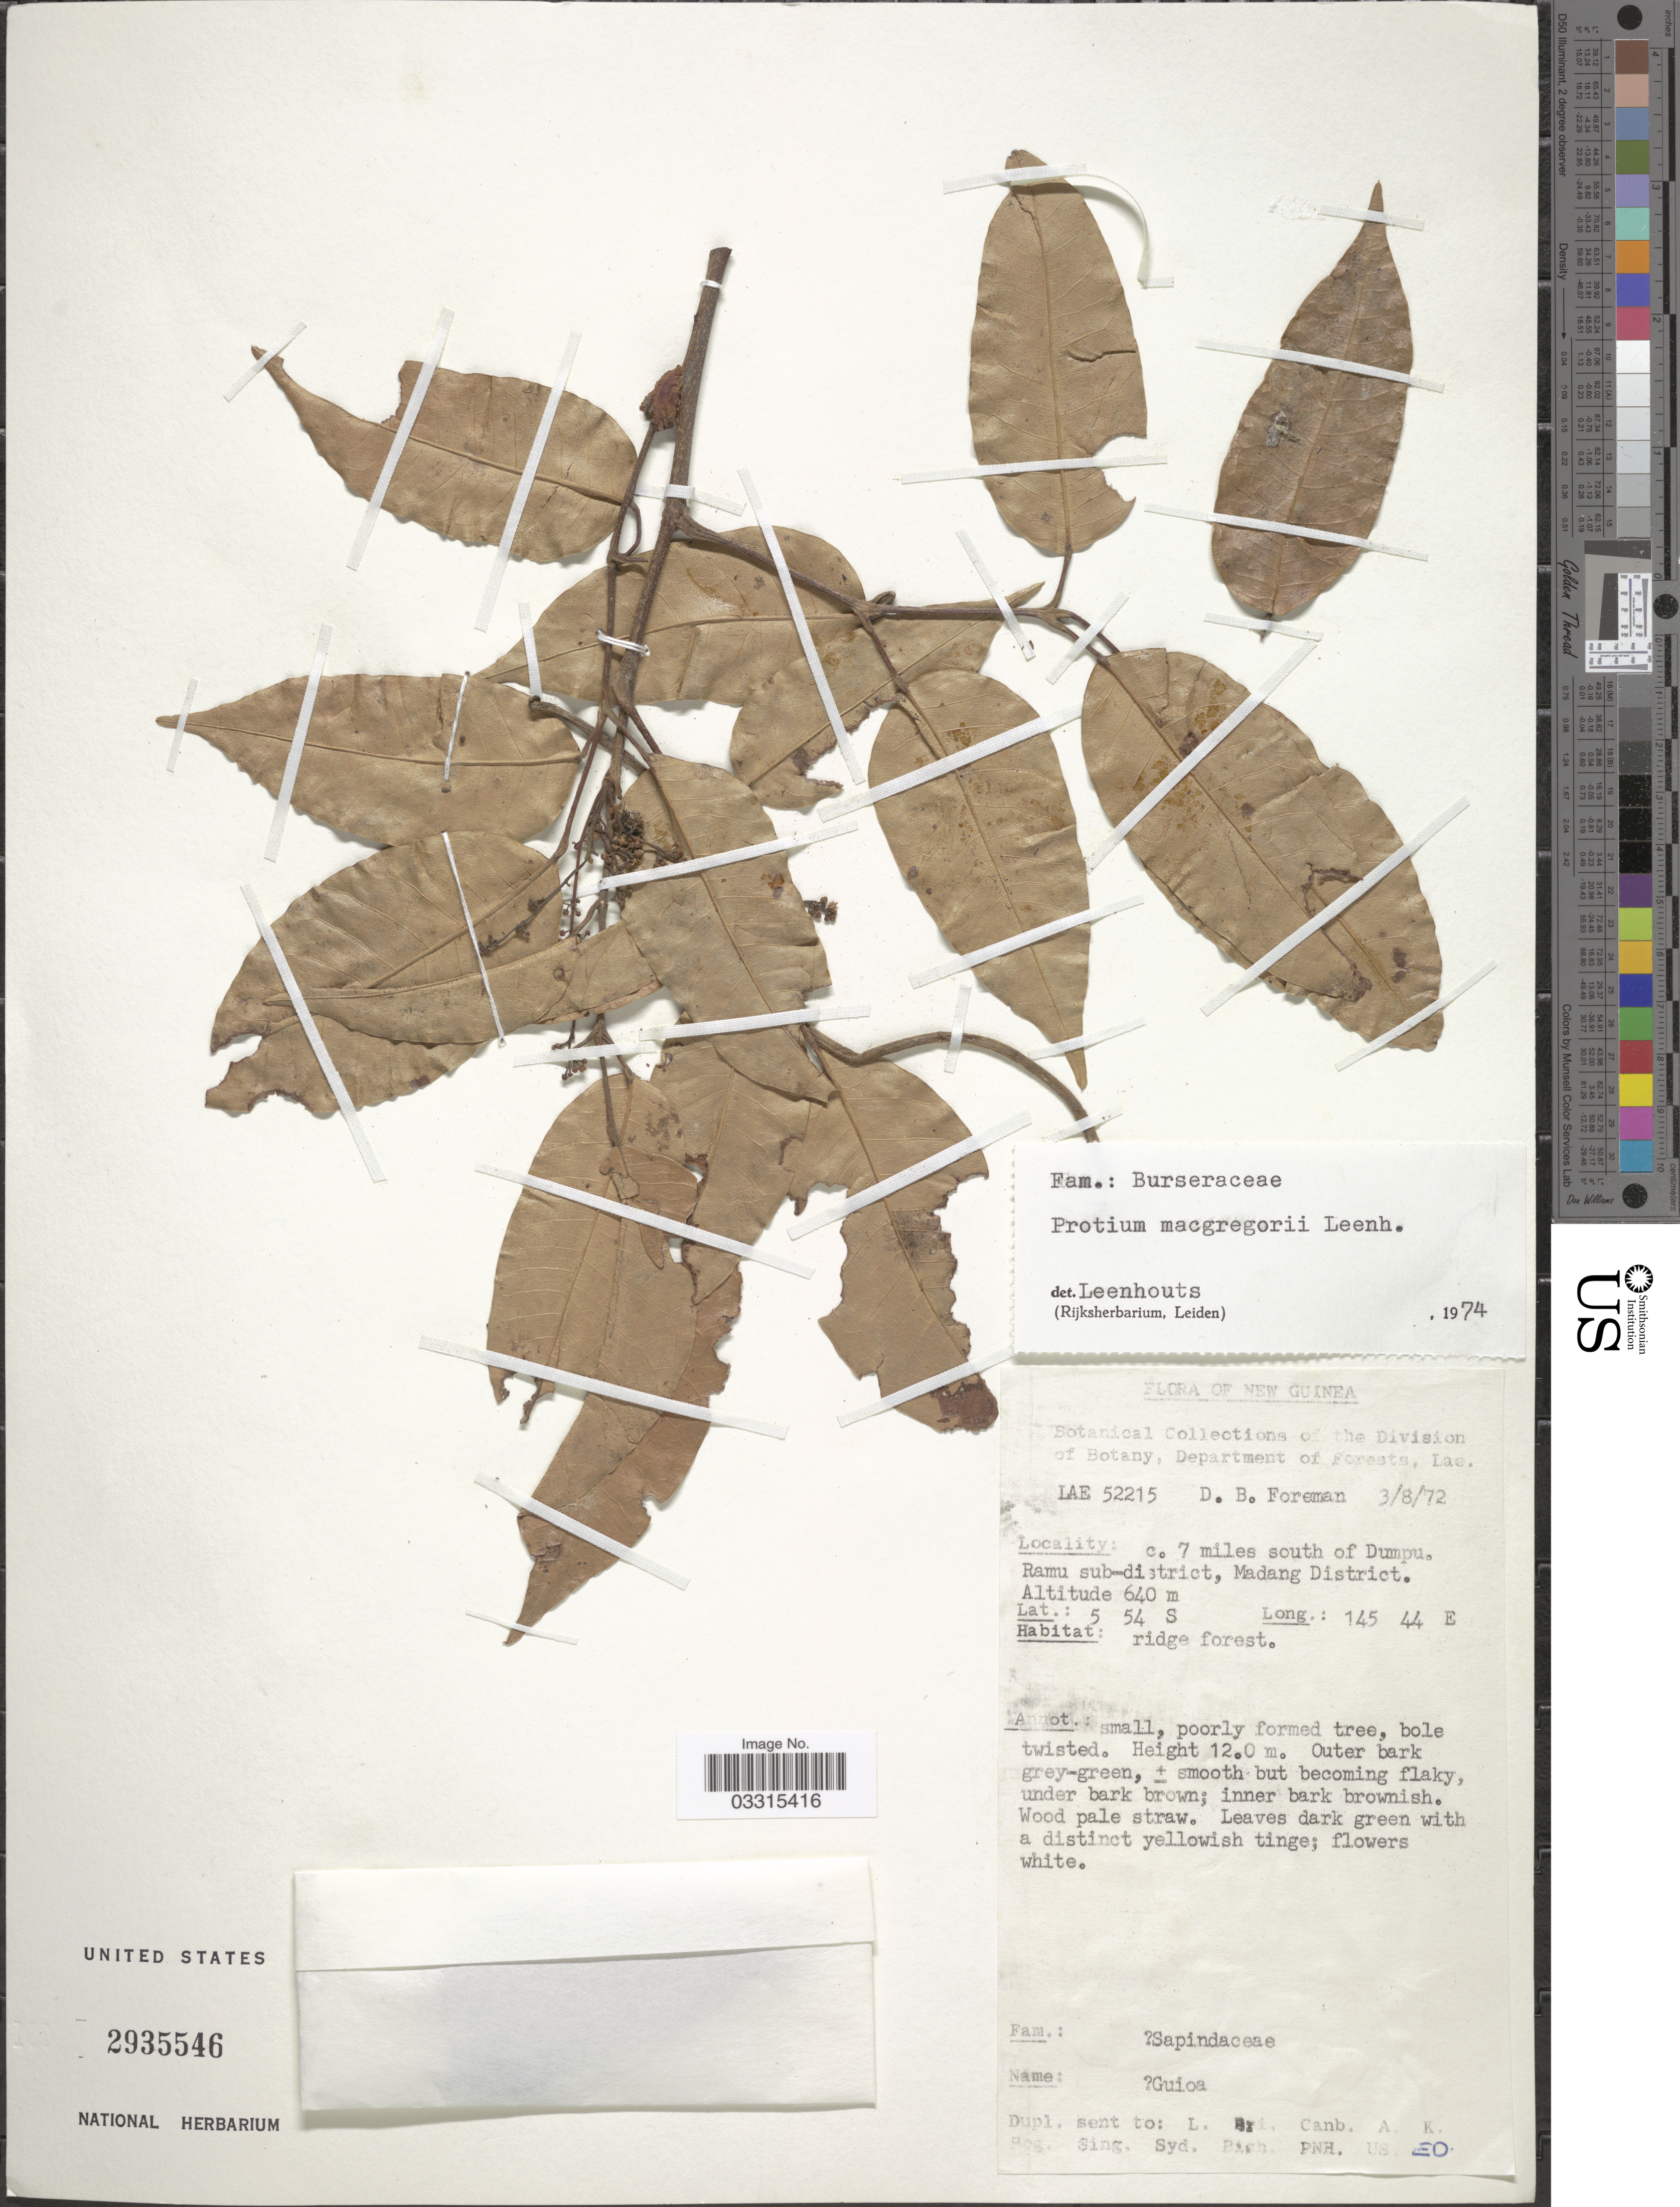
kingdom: Plantae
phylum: Tracheophyta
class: Magnoliopsida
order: Sapindales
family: Burseraceae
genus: Protium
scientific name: Protium macgregorii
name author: (F.M. Bailey) Leenh.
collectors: D. Foreman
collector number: LAE52215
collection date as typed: Transcribed d/m/y: 3/8/72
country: Papua New Guinea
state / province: Madang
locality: New Guinea. c. 7 miles south of Dumpu. Ramu sub-district, Madang District.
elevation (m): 640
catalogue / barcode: US 2935546